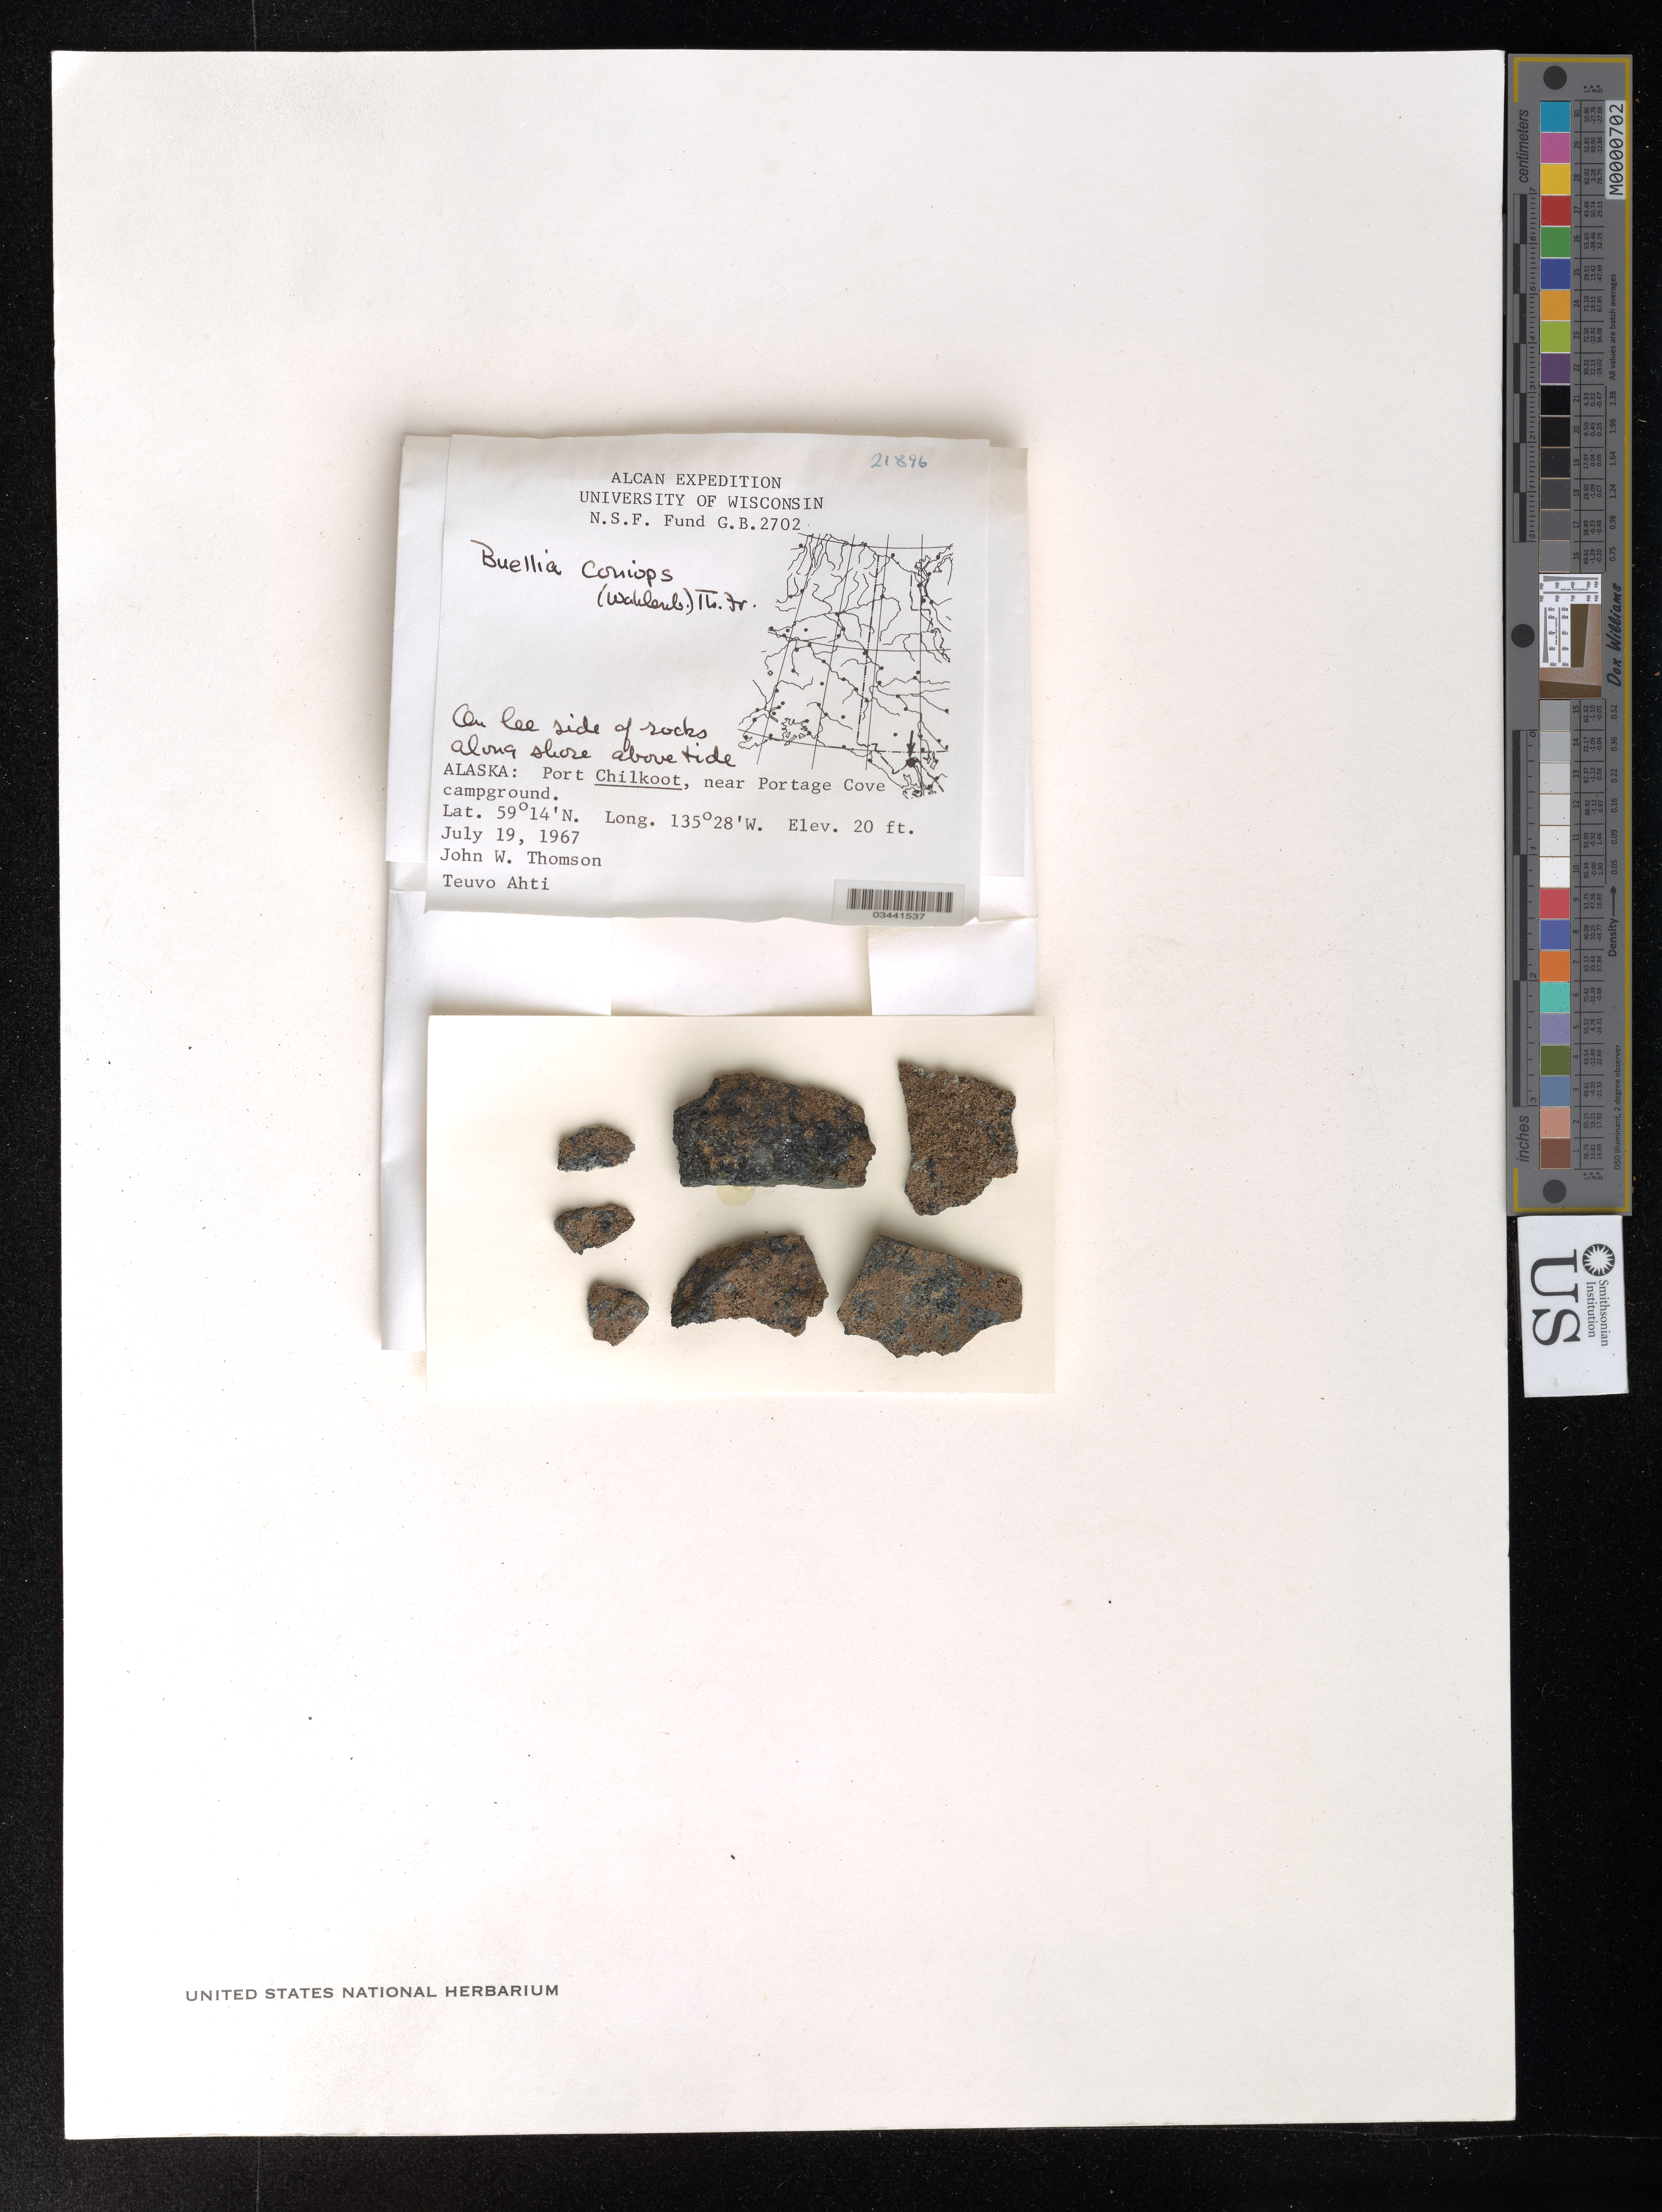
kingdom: Fungi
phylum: Ascomycota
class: Lecanoromycetes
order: Caliciales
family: Caliciaceae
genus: Amandinea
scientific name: Amandinea coniops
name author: (Wahlenb.) M. Choisy ex Scheid & H. Mayrhofer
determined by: Lichen Identifications Updating Project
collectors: J. W. Thomson & T. T. Ahti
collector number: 21896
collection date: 1967-07-19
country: United States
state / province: Alaska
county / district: Haines Borough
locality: Near Portage Cov campground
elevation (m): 6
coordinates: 59 14 N, 135 28 W